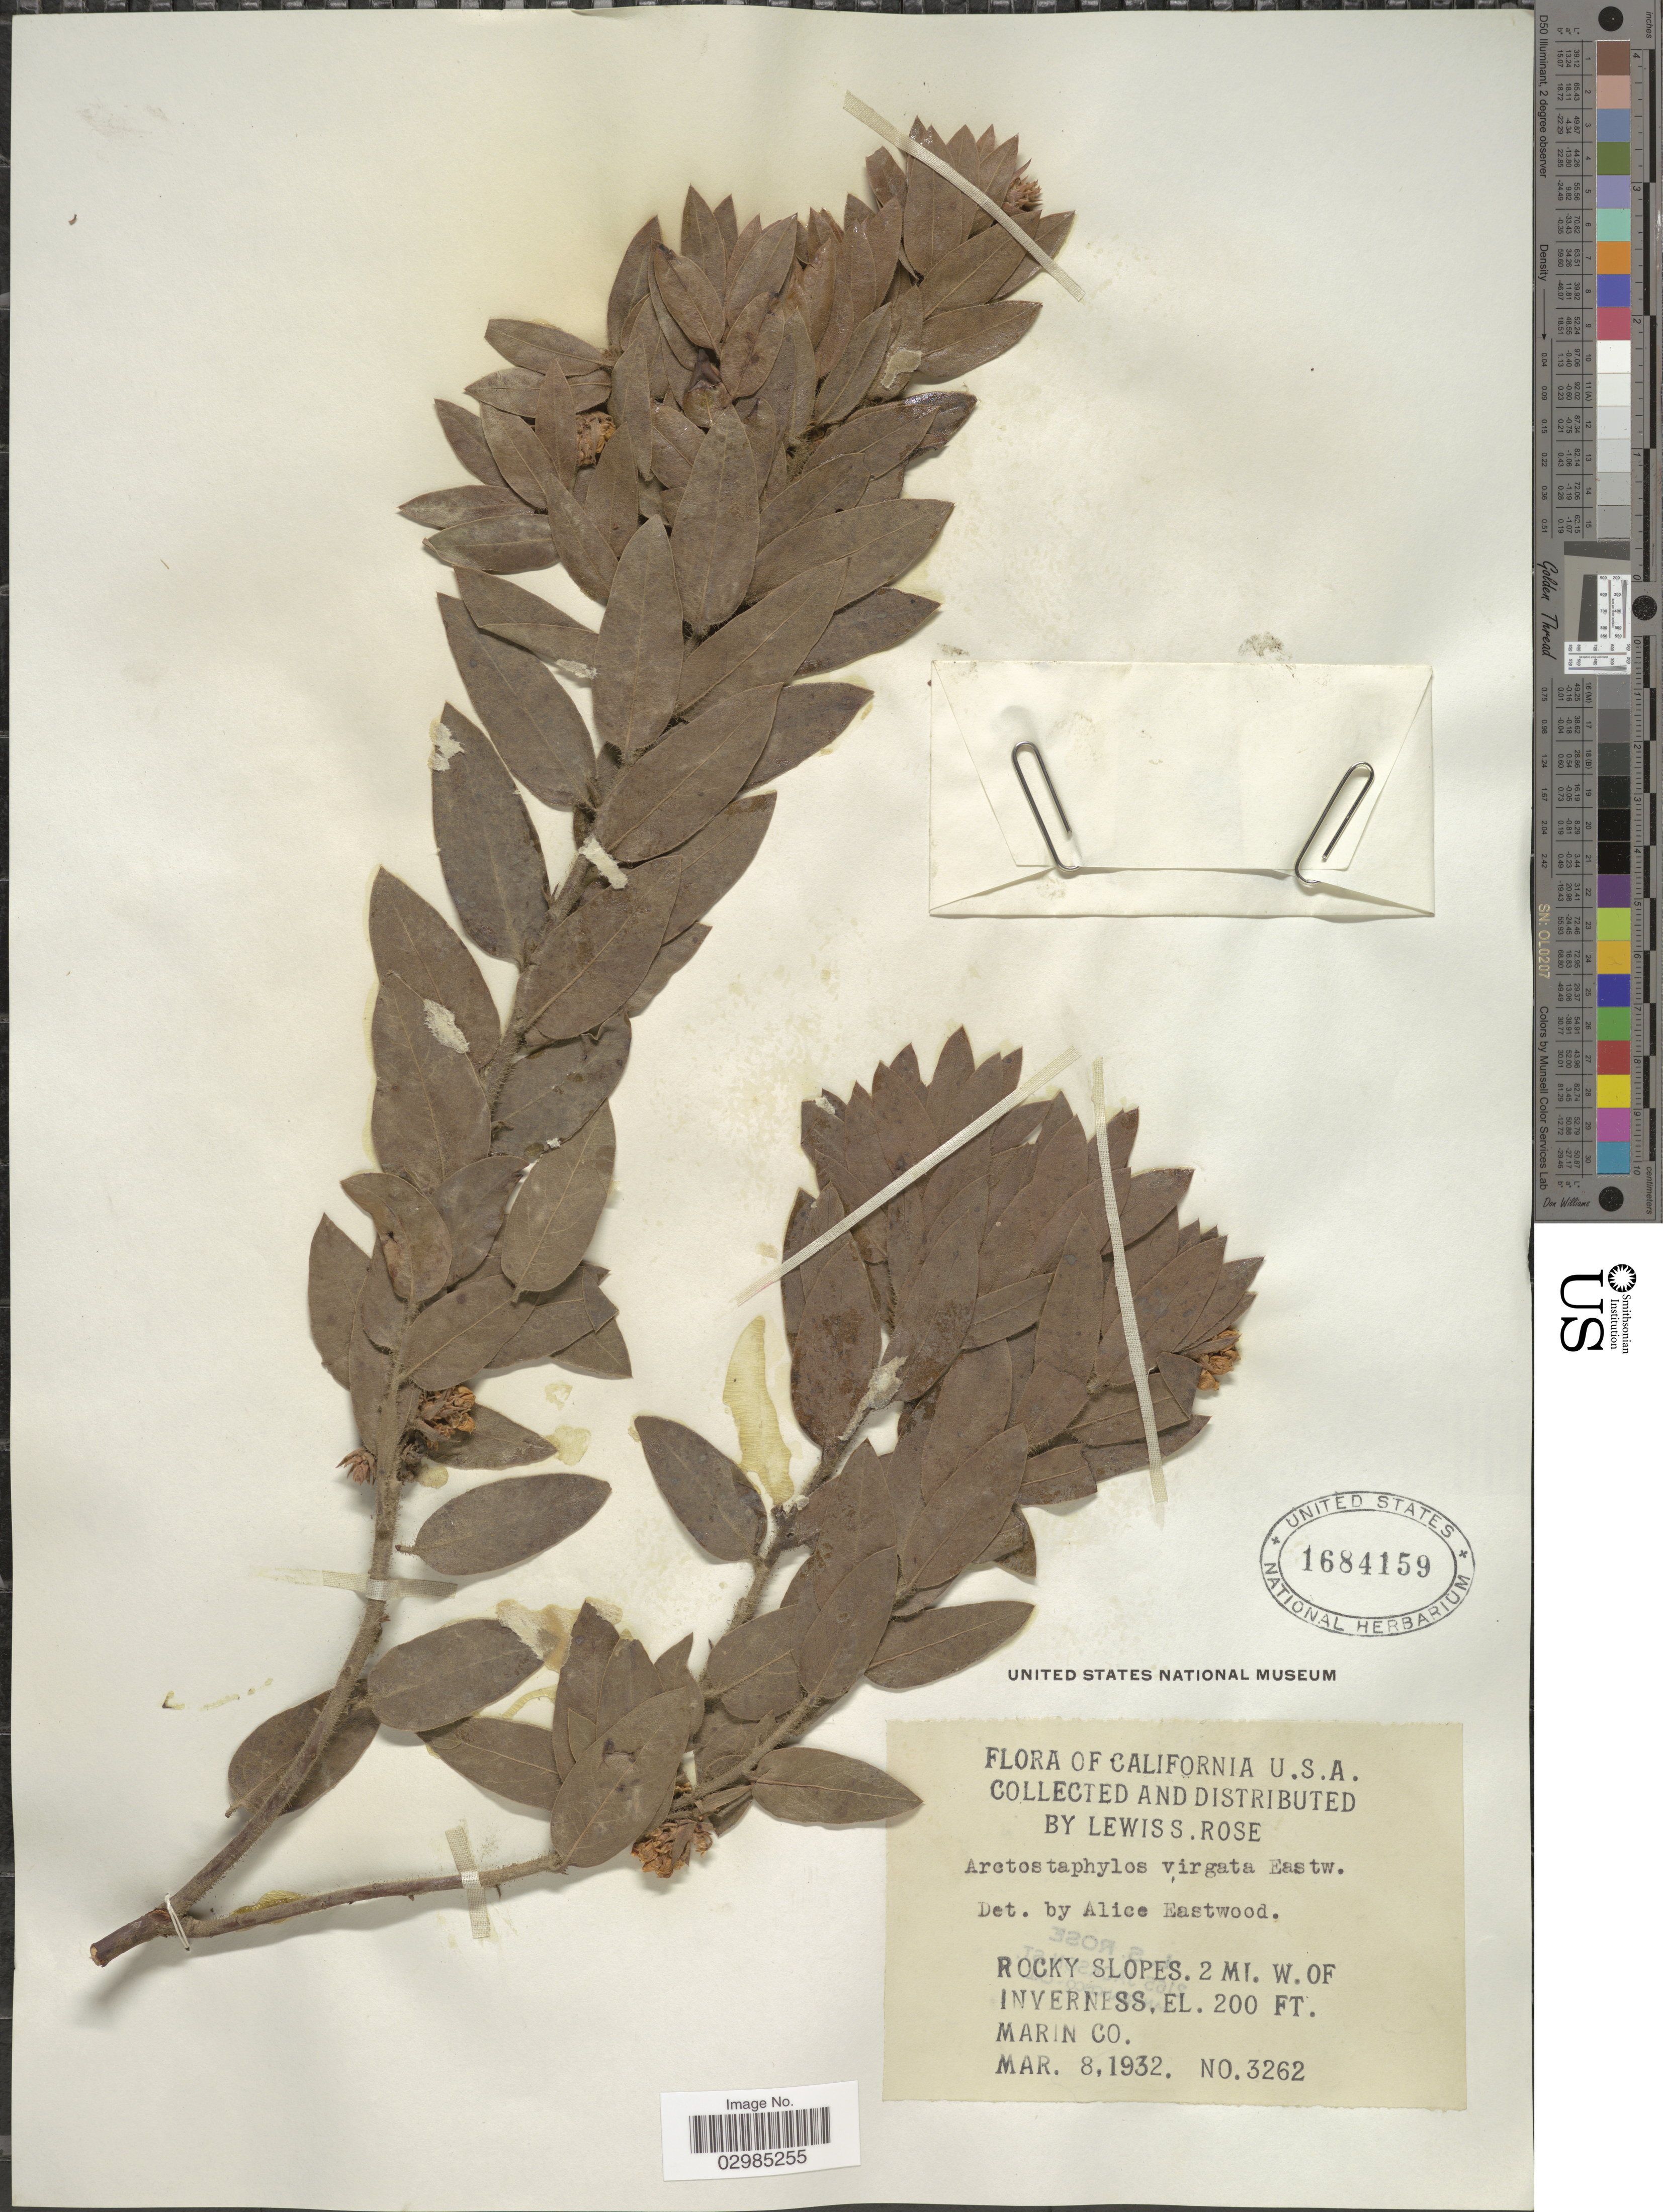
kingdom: Plantae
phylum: Tracheophyta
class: Magnoliopsida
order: Ericales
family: Ericaceae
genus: Arctostaphylos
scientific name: Arctostaphylos virgata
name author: Eastw.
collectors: L. S. Rose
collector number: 3262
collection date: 1932-03-08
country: United States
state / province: California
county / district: Marin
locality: Rocky slopes. 2 mi. W of Inverness. Marin Co.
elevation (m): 61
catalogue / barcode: US 1684159